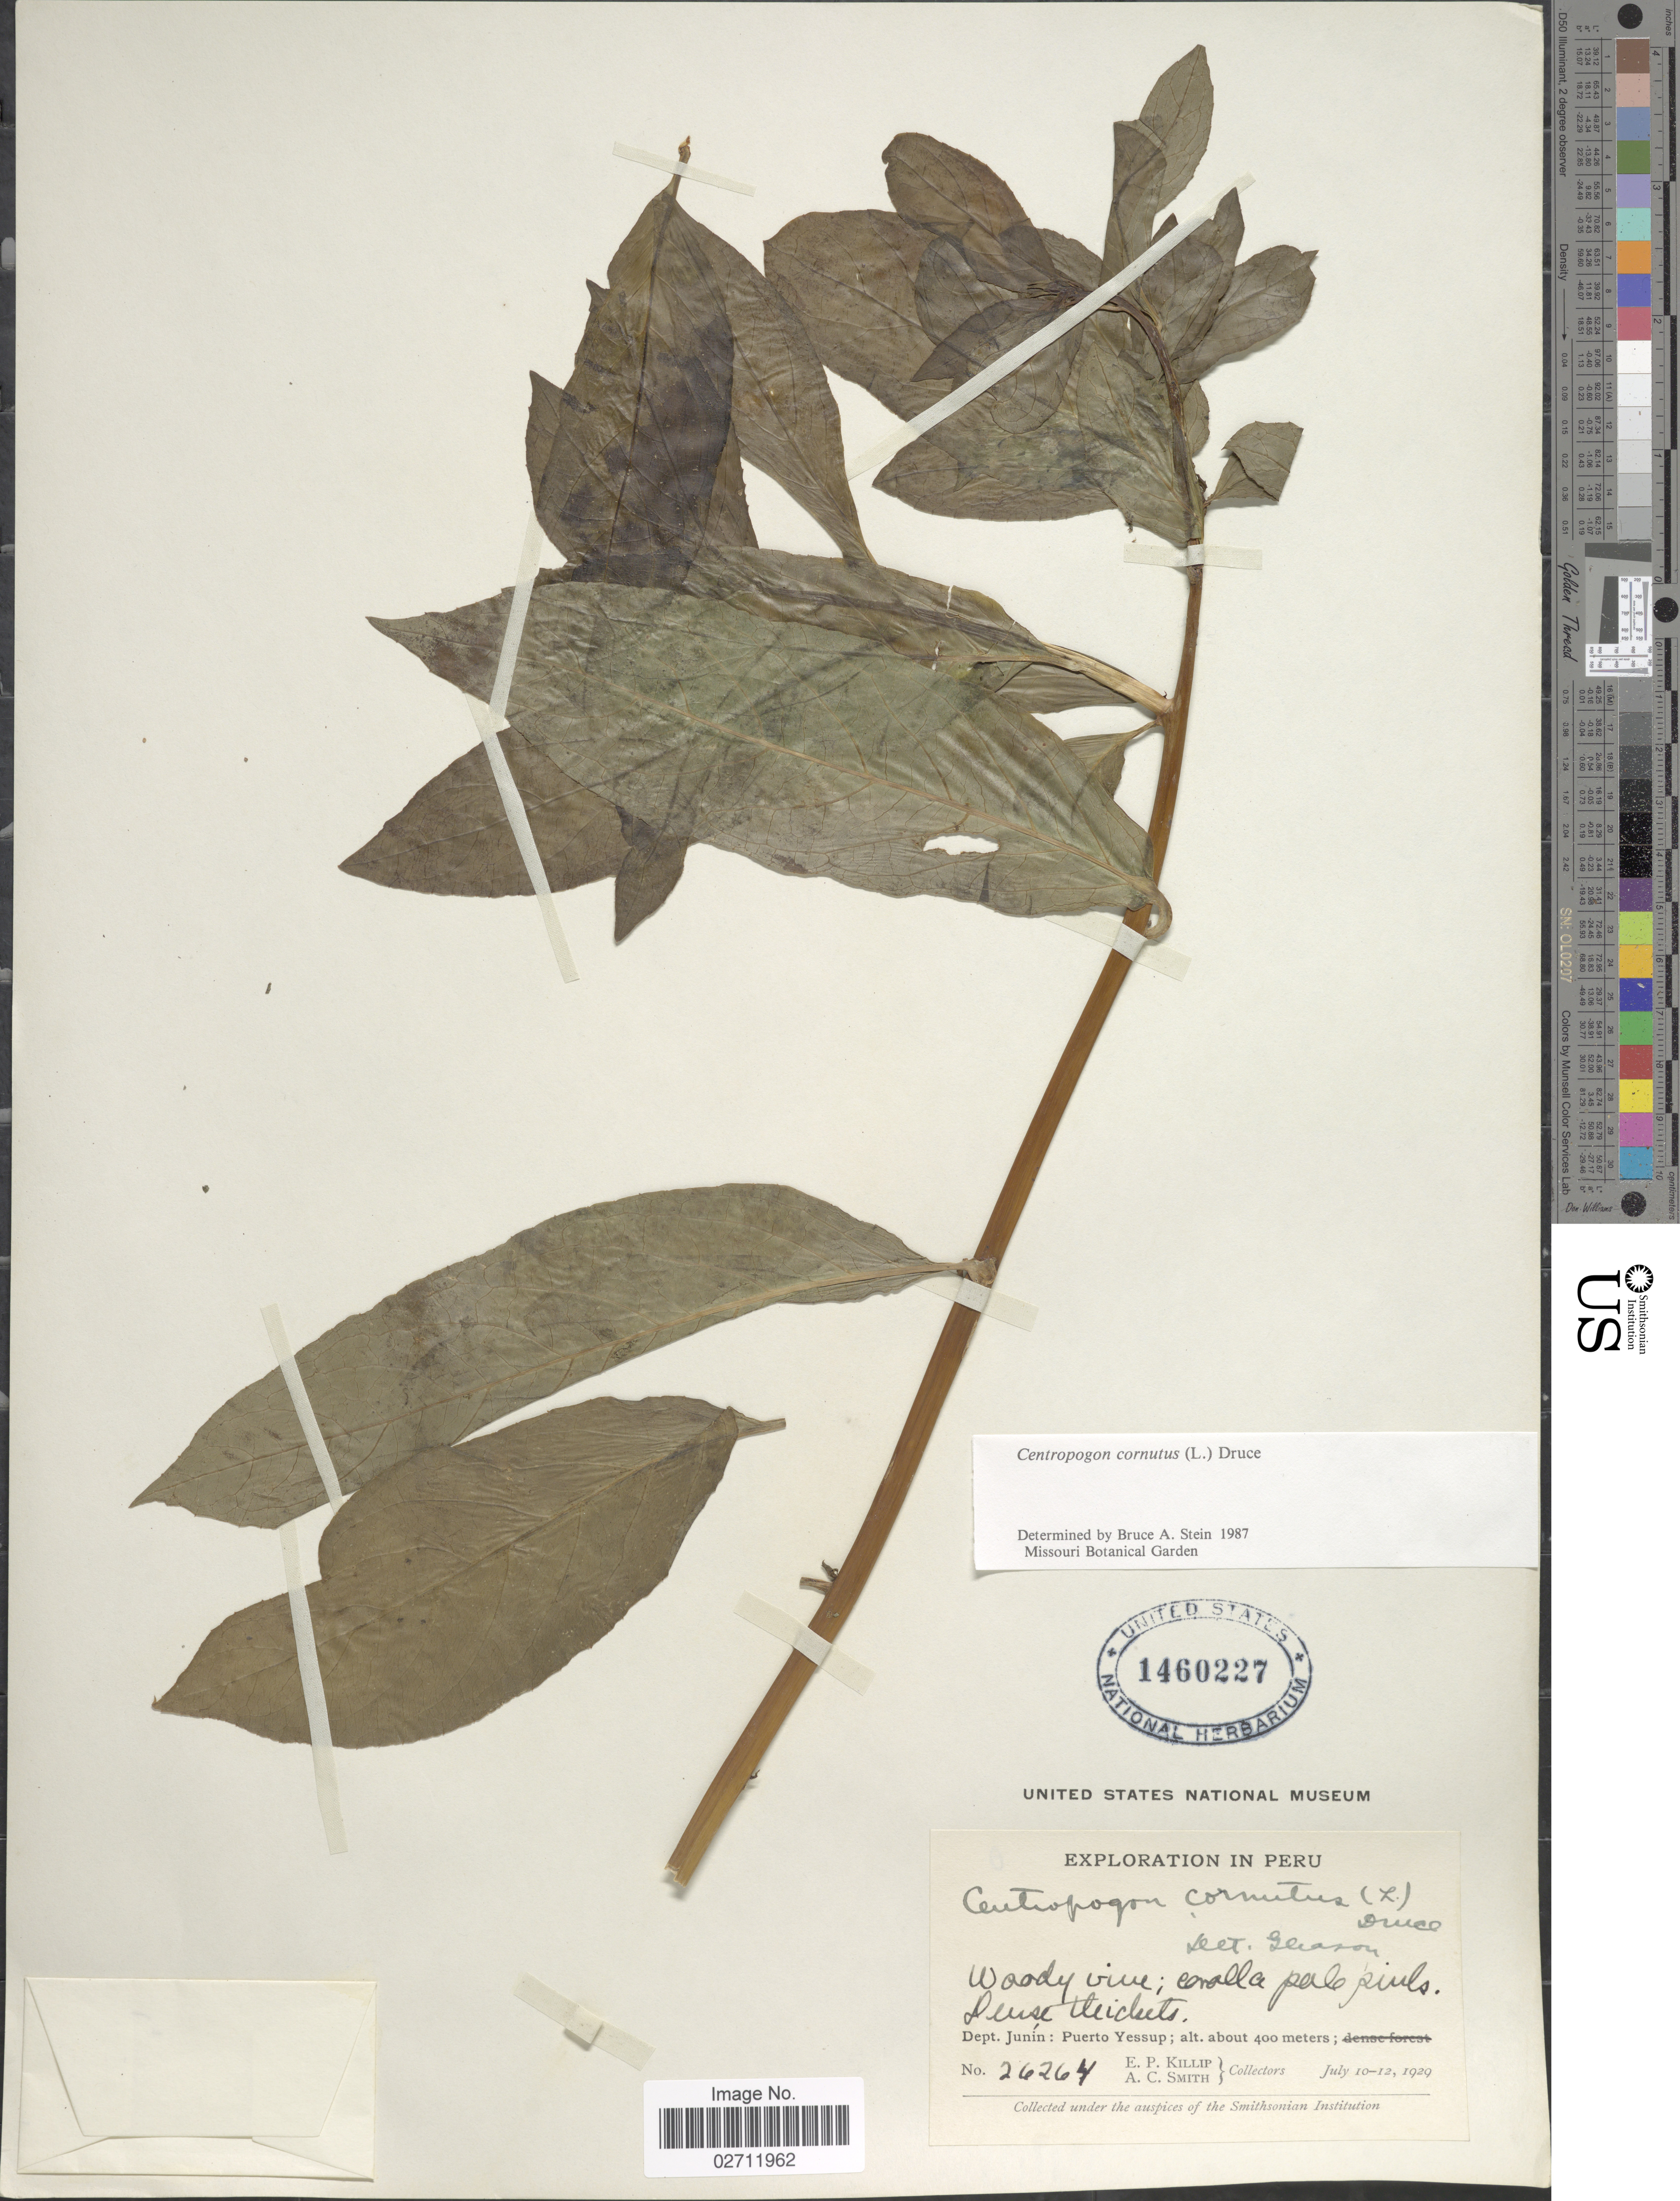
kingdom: Plantae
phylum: Tracheophyta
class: Magnoliopsida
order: Asterales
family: Campanulaceae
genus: Centropogon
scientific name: Centropogon cornutus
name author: (L.) Druce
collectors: E. P. Killip & A. C. Smith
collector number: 26264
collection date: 1929-07-10/1929-07-12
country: Peru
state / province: Junín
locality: Puerto Yessup.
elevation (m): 400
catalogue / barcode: US 1460227